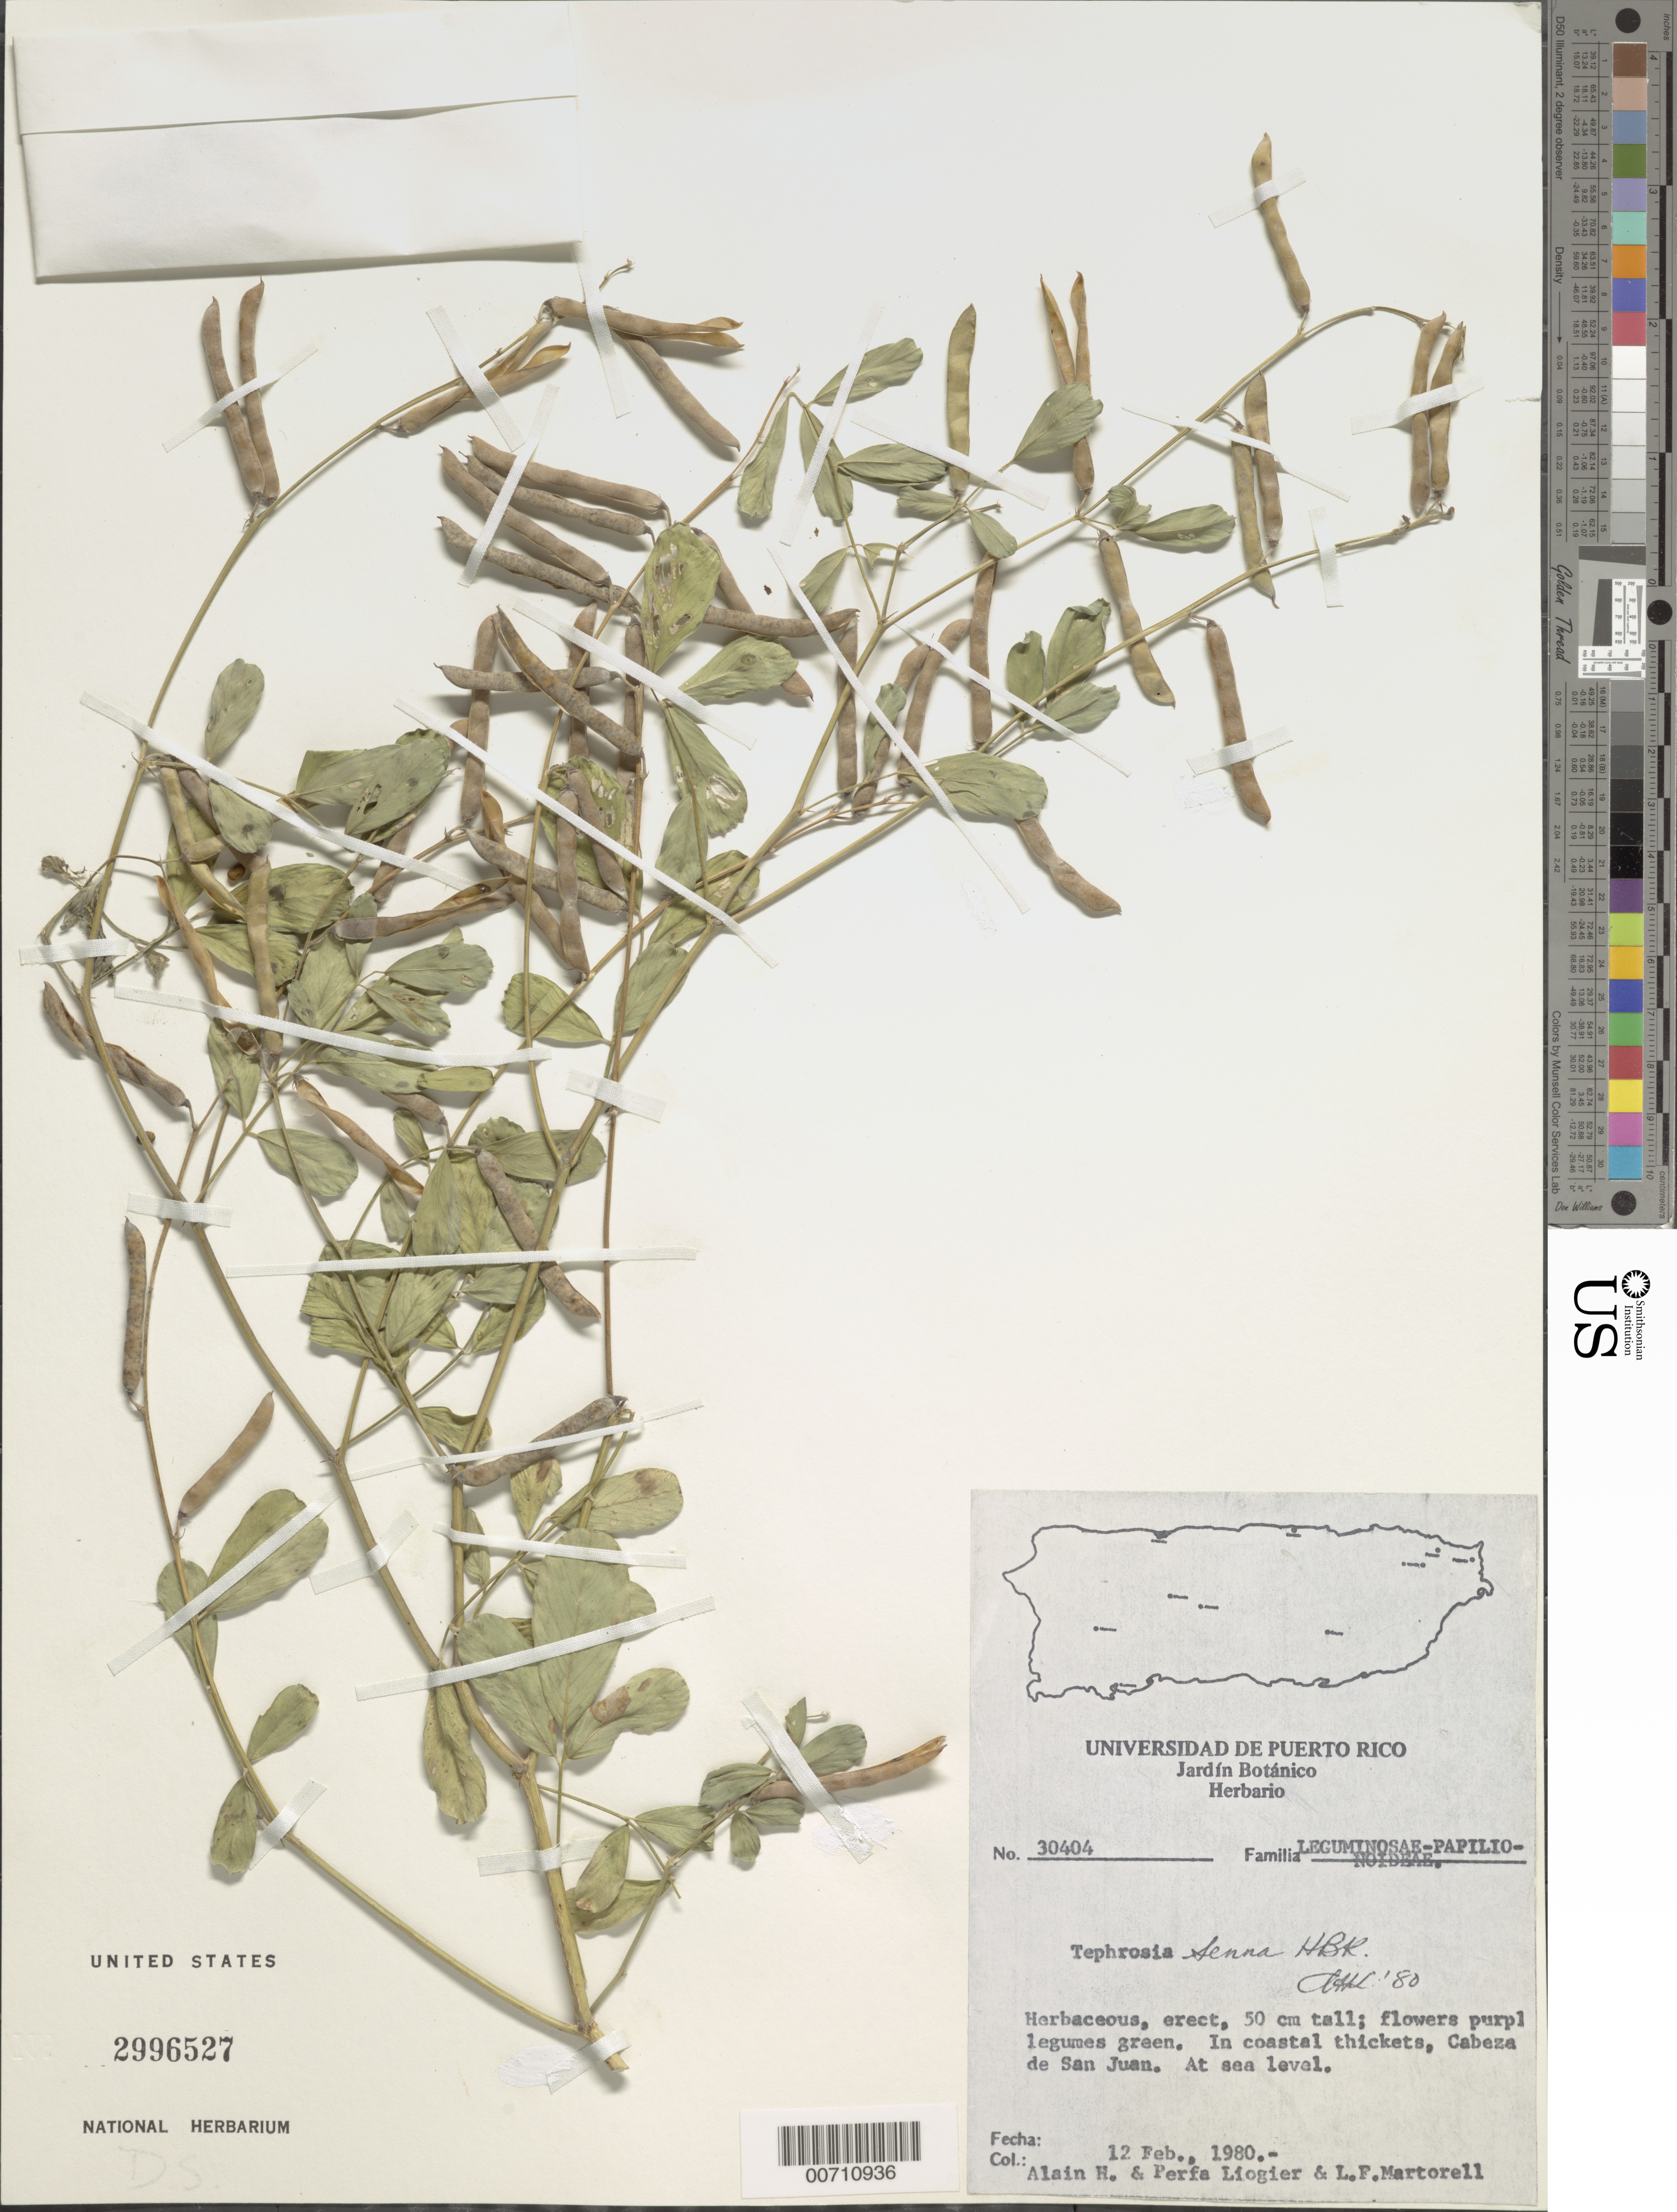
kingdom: Plantae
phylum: Tracheophyta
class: Magnoliopsida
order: Fabales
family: Fabaceae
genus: Tephrosia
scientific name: Tephrosia senna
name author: Kunth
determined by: Liogier, Alain H.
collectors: A. H. Liogier, M. P. Liogier & L. Martorell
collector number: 30404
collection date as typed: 12 Feb 1980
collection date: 1980-02-12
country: Puerto Rico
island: Greater Antilles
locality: Cabeza de San Juan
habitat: In coastal thickets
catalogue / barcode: US 2996527